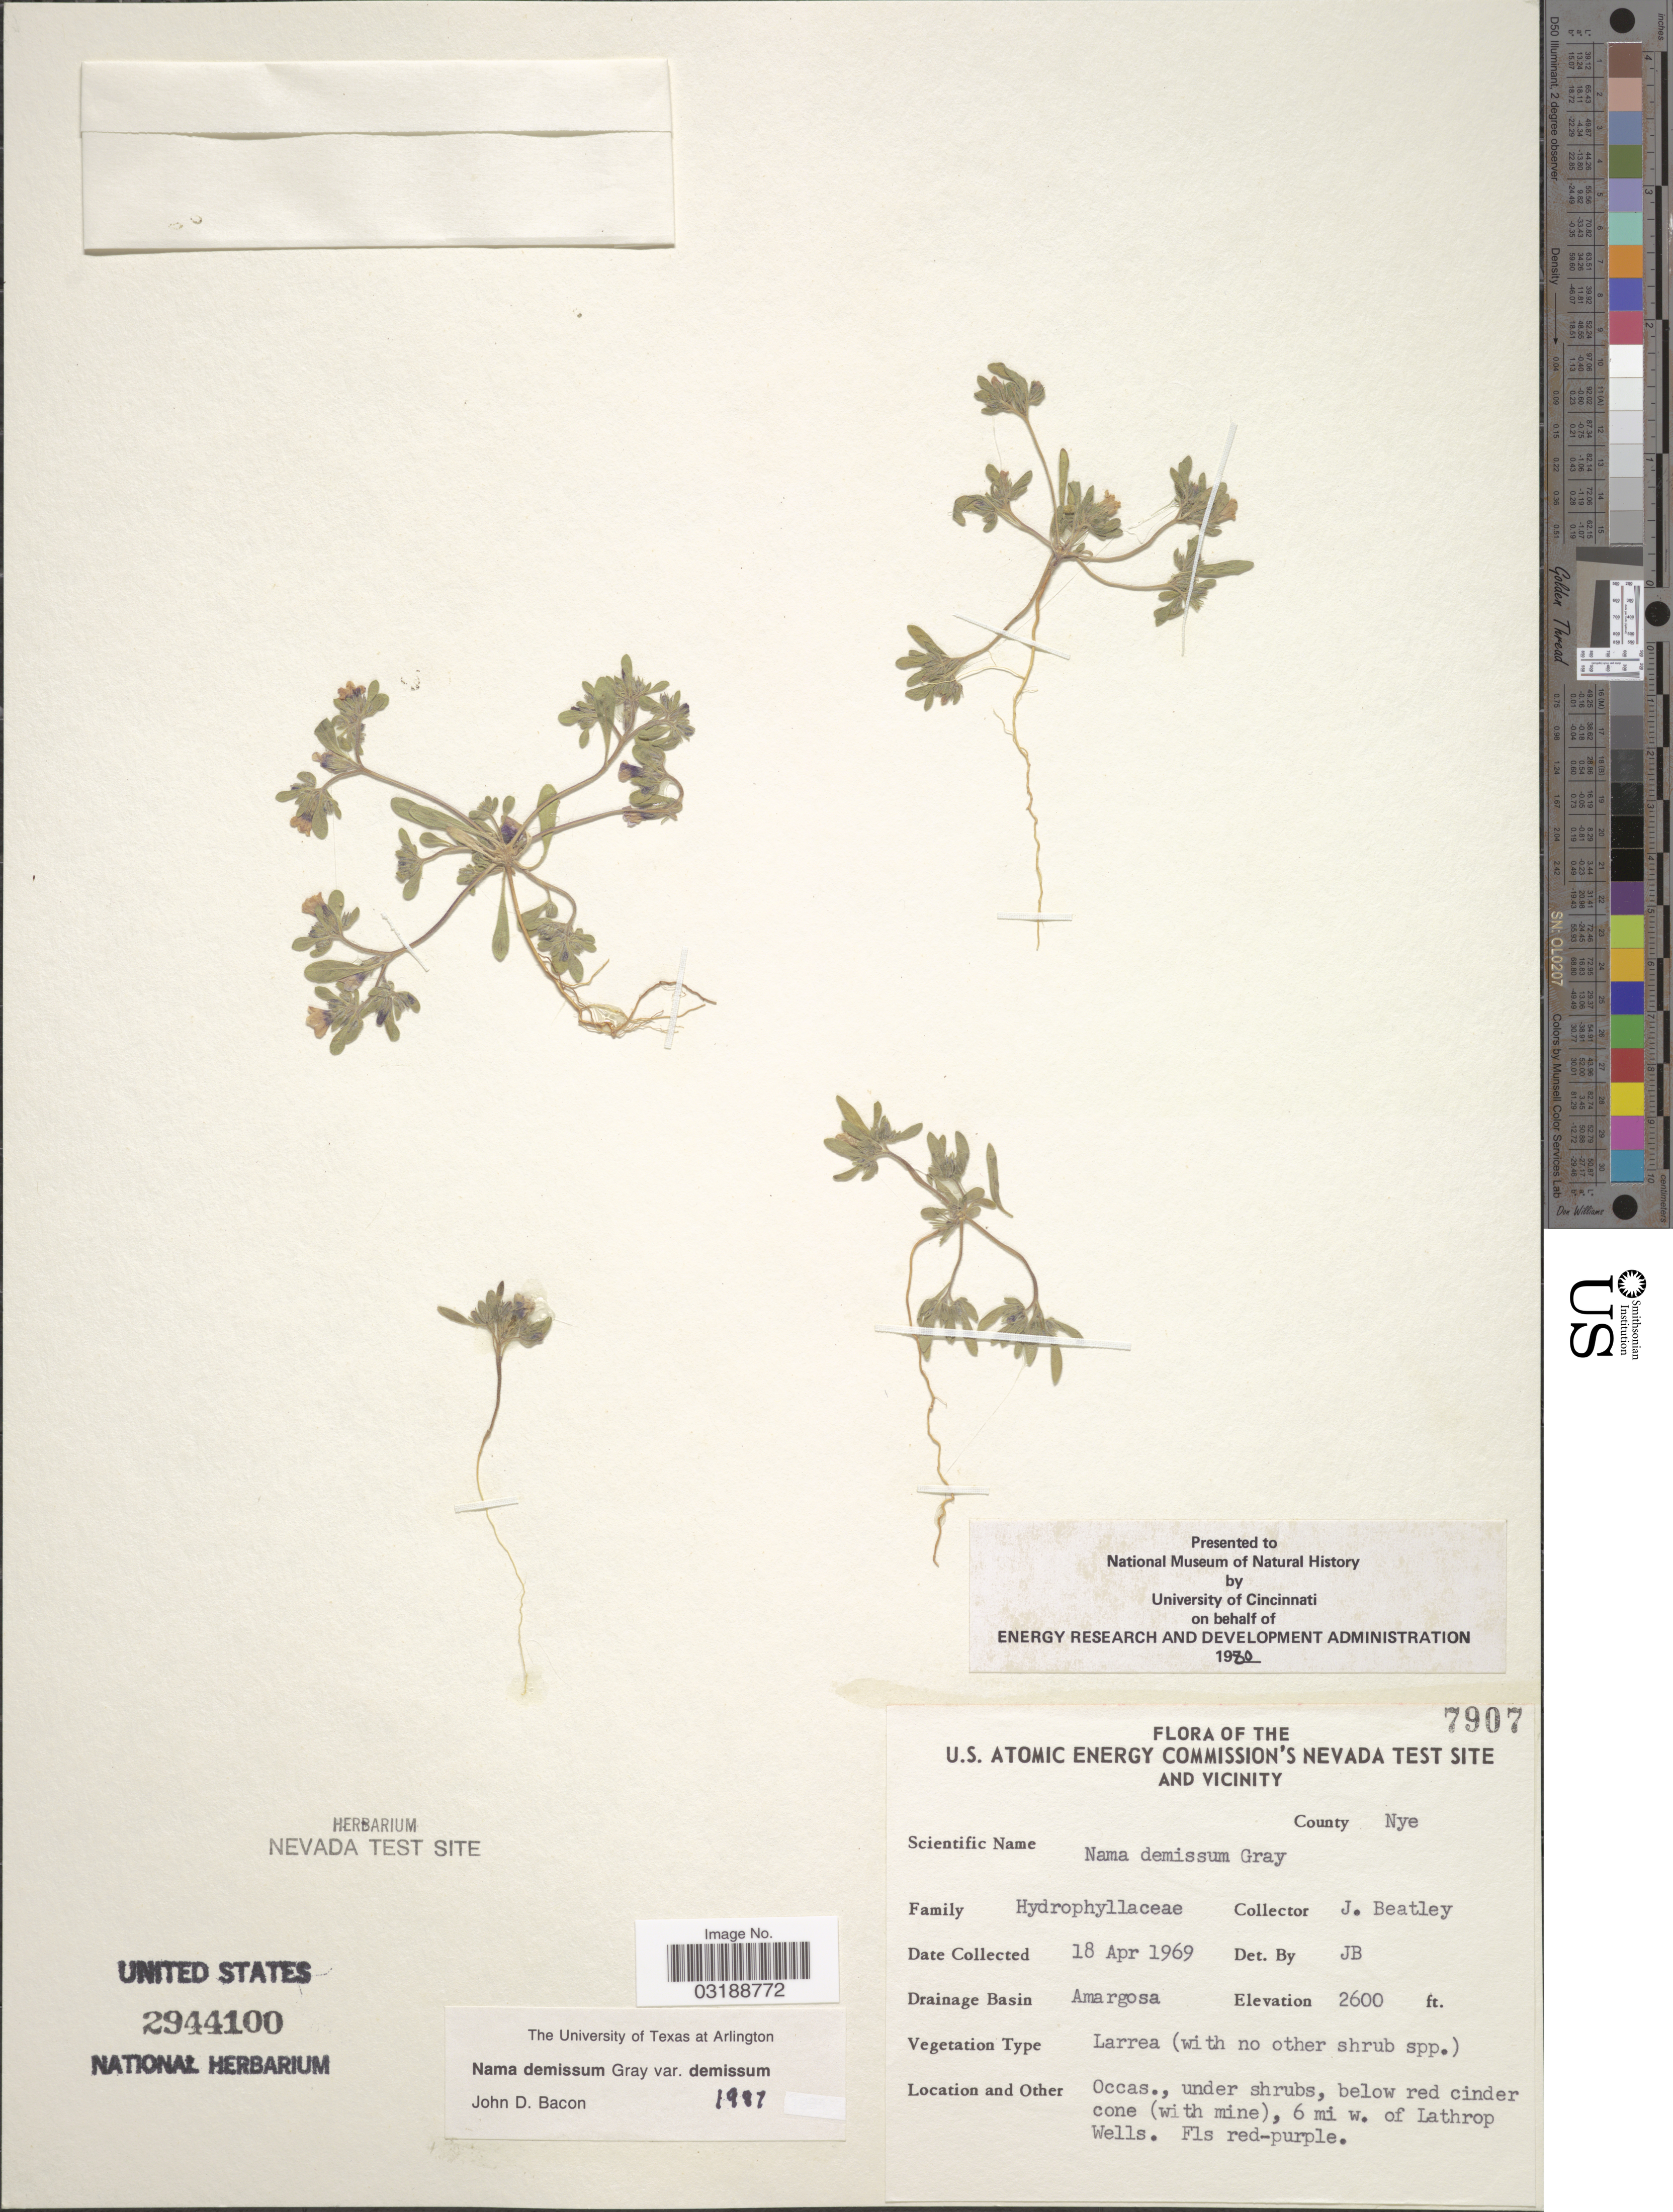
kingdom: Plantae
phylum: Tracheophyta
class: Magnoliopsida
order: Boraginales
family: Namaceae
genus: Nama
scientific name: Nama demissa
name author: A. Gray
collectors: J. C. Beatley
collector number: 7907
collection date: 1969-04-18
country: United States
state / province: Nevada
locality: U.S. Atomic Energy Commission's Nevada Test Site and Vicinity. County Nye. Drainage Basin Amargosa. 6 mi w. of Lathrop Wells.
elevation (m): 792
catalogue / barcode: US 2944100